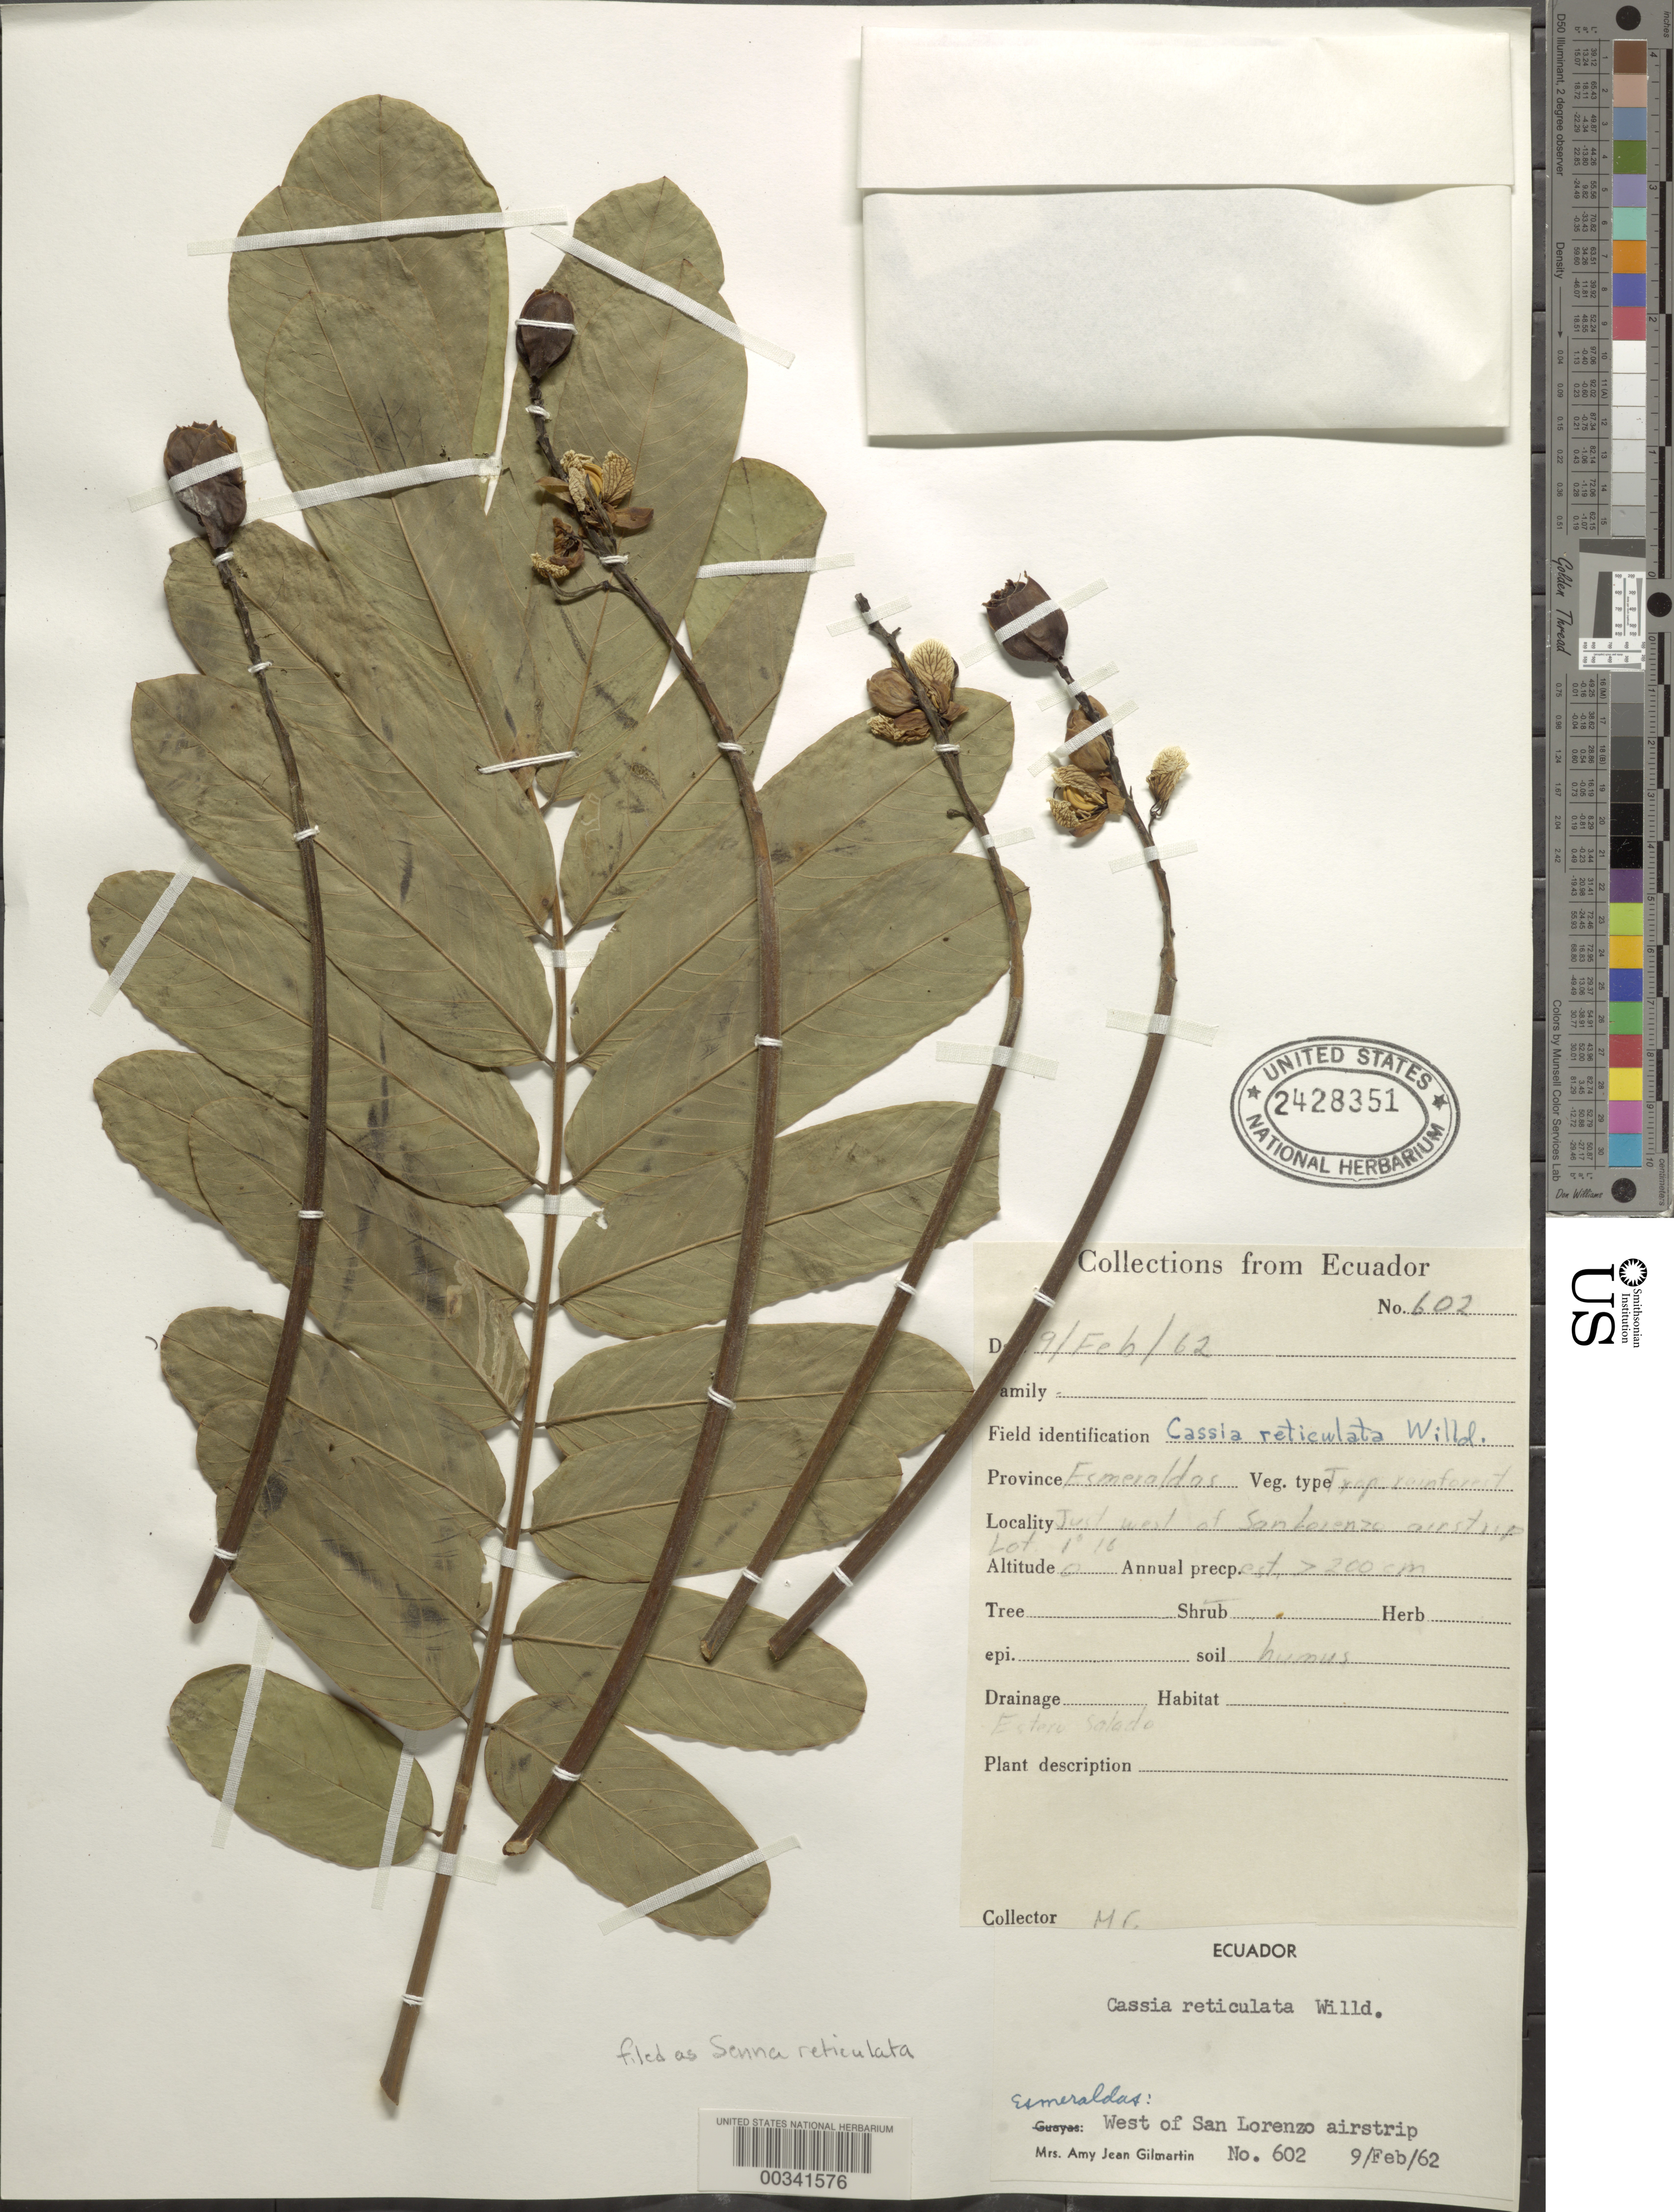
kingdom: Plantae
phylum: Tracheophyta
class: Magnoliopsida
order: Fabales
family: Fabaceae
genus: Senna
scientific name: Senna reticulata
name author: (Willd.) H.S. Irwin & Barneby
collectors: A. J. Gilmartin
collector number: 602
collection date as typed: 09 Feb 1962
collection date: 1962-02-09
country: Ecuador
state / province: Esmeraldas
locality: W of San Lorenzo airstrip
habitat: Tropical rain forest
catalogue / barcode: US 2428351